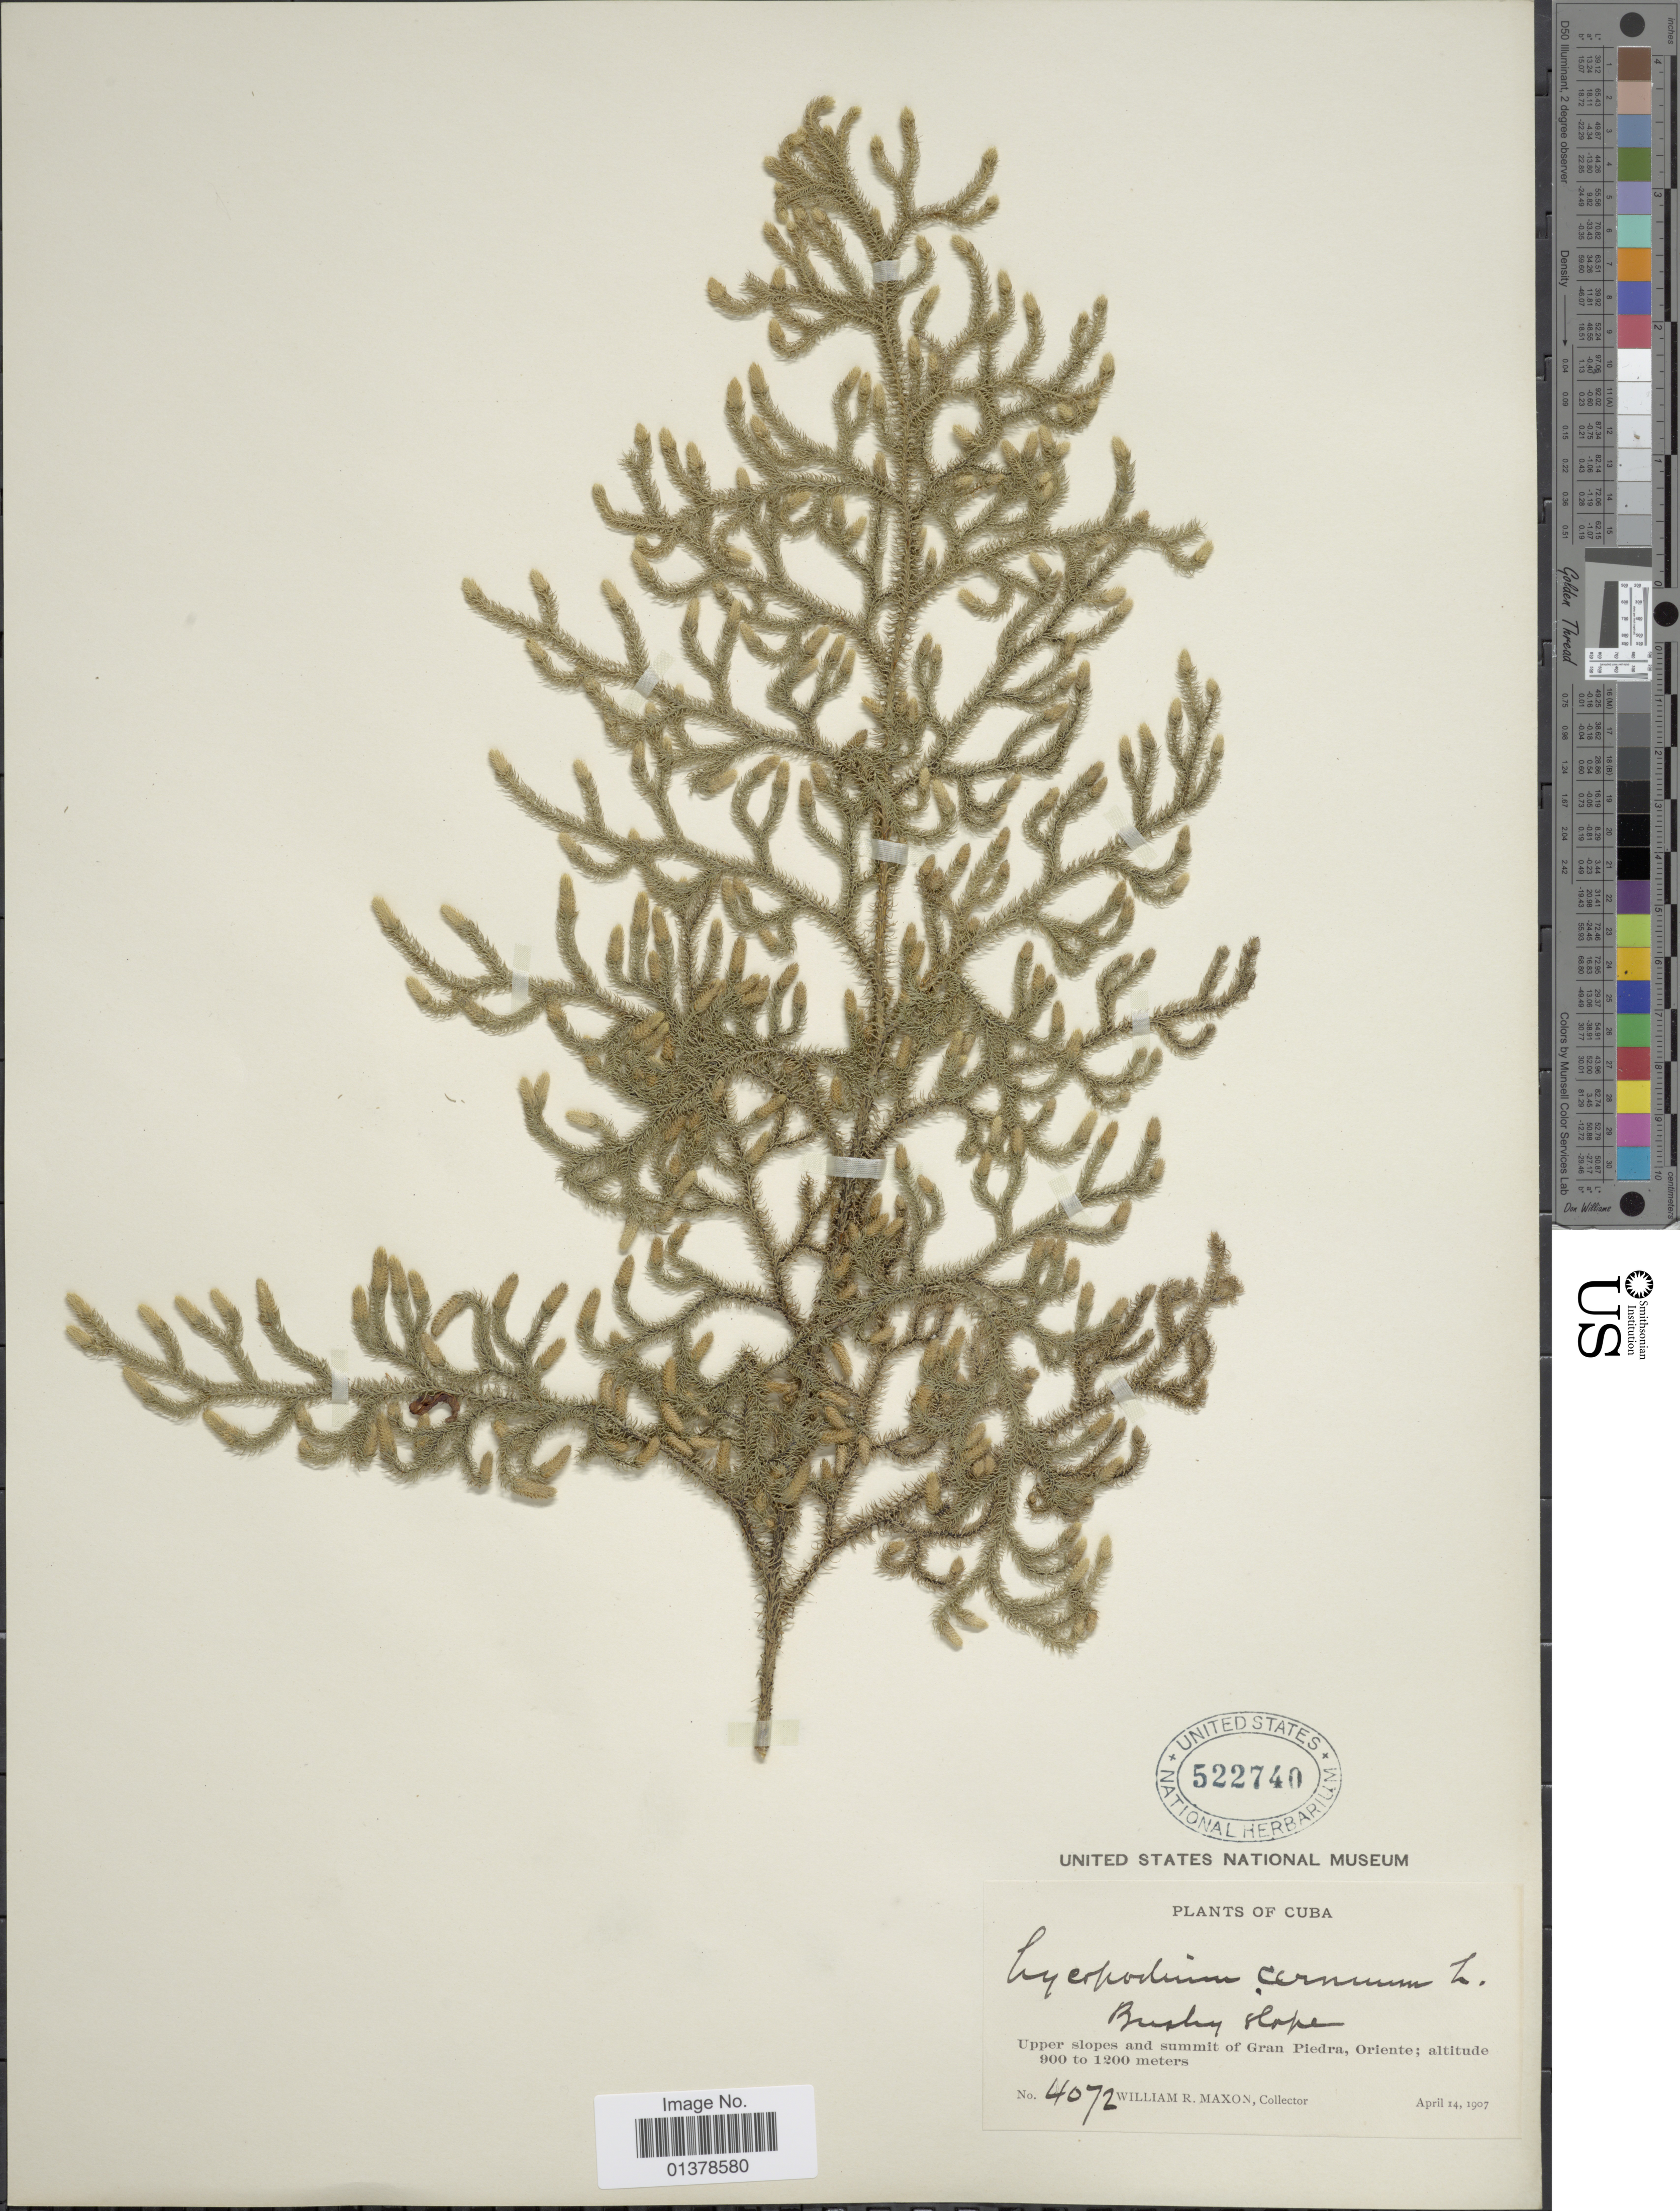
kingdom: Plantae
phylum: Tracheophyta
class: Lycopodiopsida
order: Lycopodiales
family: Lycopodiaceae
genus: Palhinhaea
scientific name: Palhinhaea cernua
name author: (L.) Vasc. & Franco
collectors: W. R. Maxon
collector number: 4072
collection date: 1907-04-14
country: Cuba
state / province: Oriente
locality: Upper slopes and summit of Gran Piedra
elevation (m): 900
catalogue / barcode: US 522740